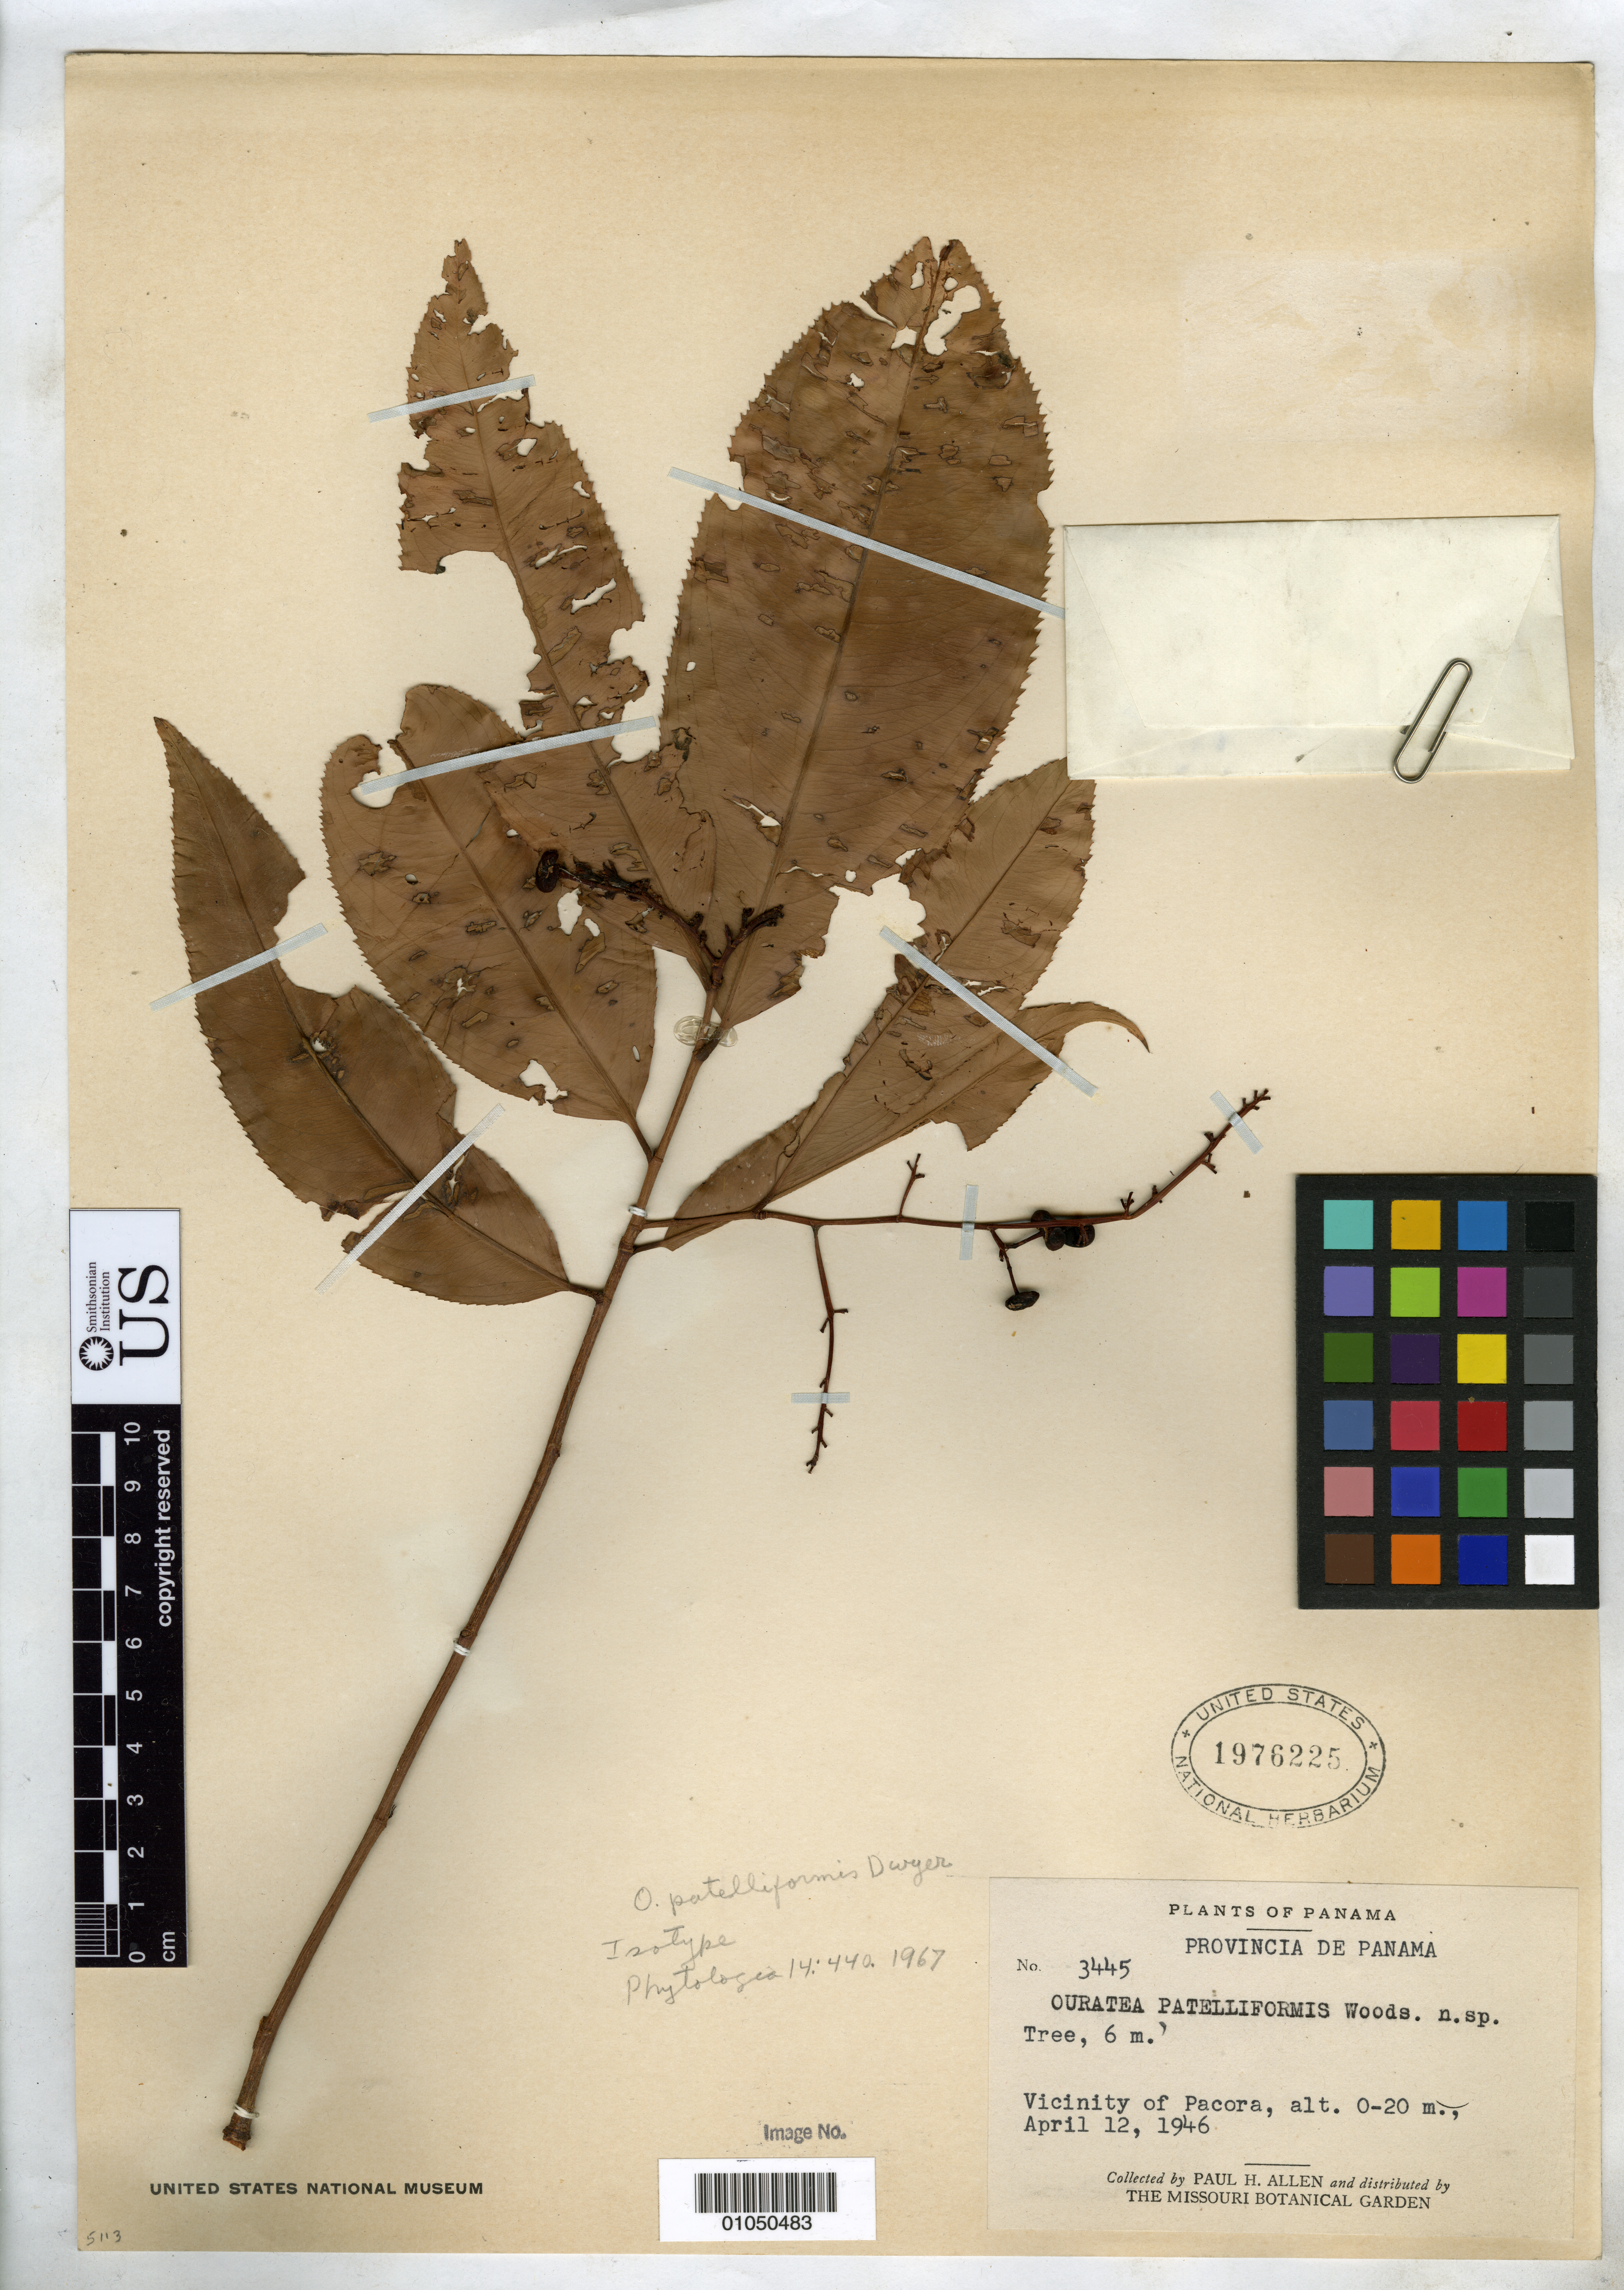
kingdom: Plantae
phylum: Tracheophyta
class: Magnoliopsida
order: Malpighiales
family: Ochnaceae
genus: Ouratea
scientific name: Ouratea patelliformis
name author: Dwyer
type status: Isotype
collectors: P. H. Allen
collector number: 3445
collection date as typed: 12 Apr 1946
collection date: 1946-04-12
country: Panama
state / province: Panamá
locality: Pacora vicinity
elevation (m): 0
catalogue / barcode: US 1976225